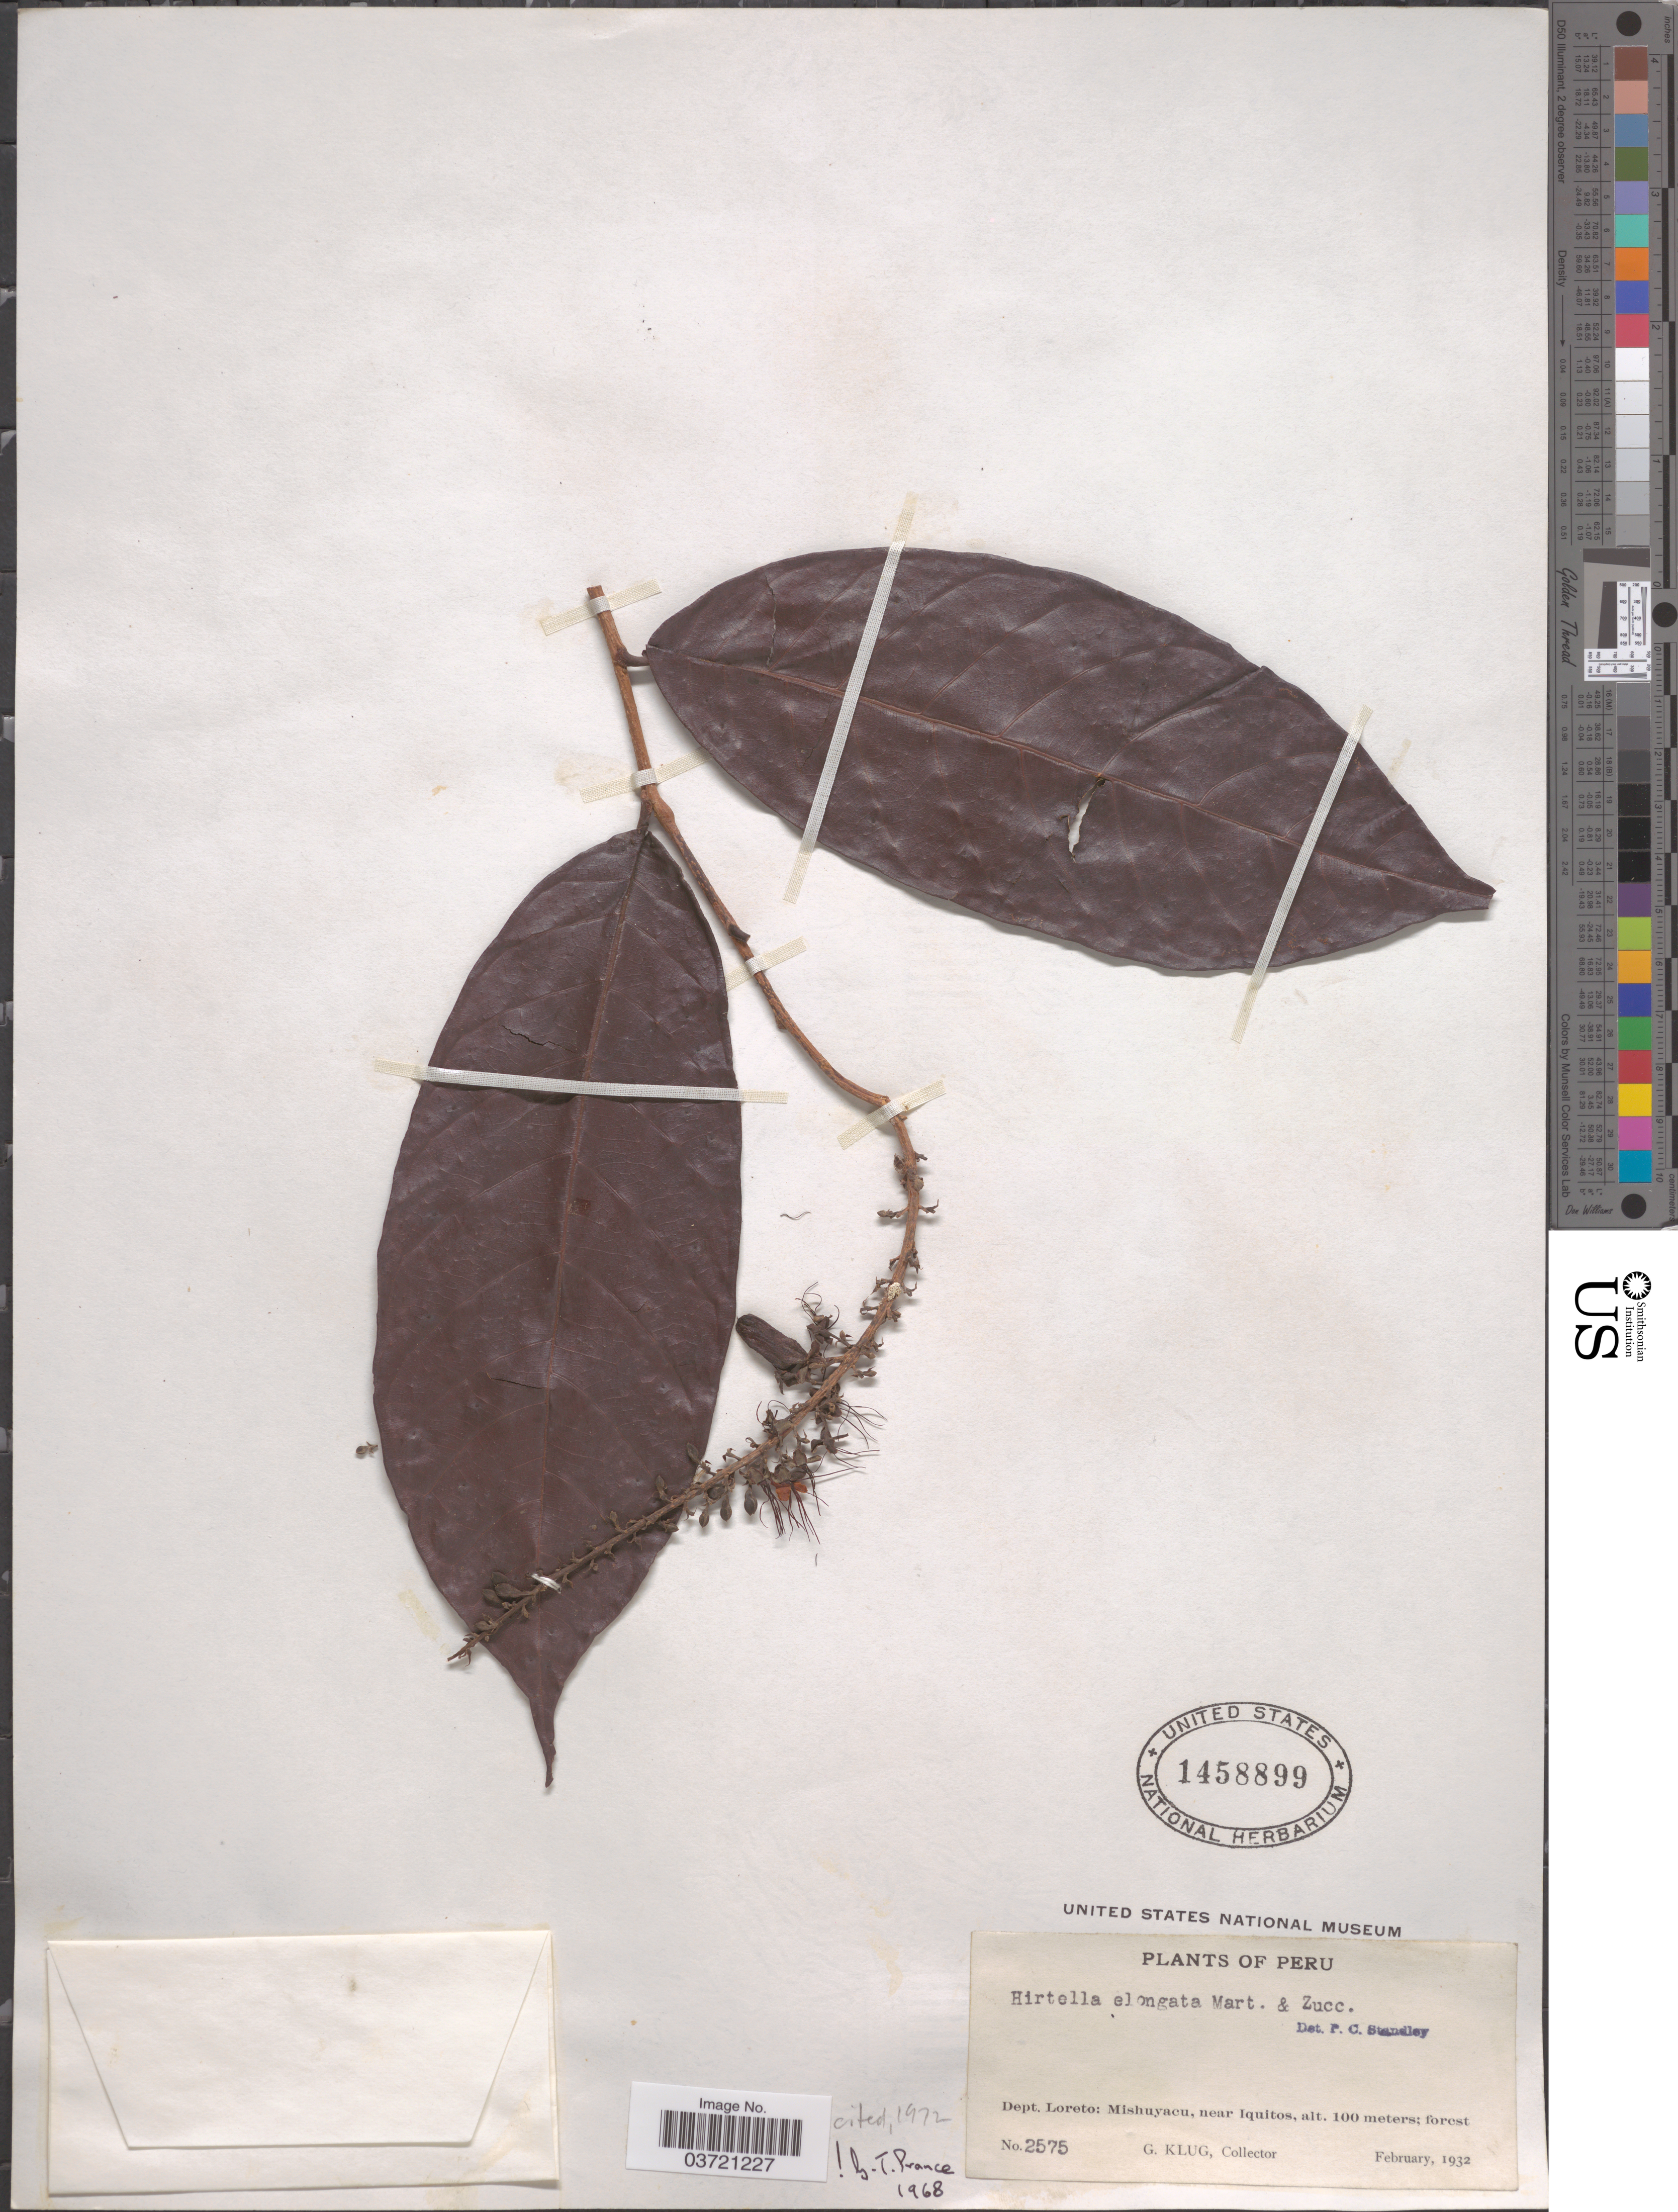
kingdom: Plantae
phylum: Tracheophyta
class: Magnoliopsida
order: Malpighiales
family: Chrysobalanaceae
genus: Hirtella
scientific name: Hirtella elongata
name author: Mart. & Zucc.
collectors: G. Klug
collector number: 2575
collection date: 1932-02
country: Peru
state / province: Loreto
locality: Dept. Loreto: Mishuyacu, near Iquitos.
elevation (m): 100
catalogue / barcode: US 1458899